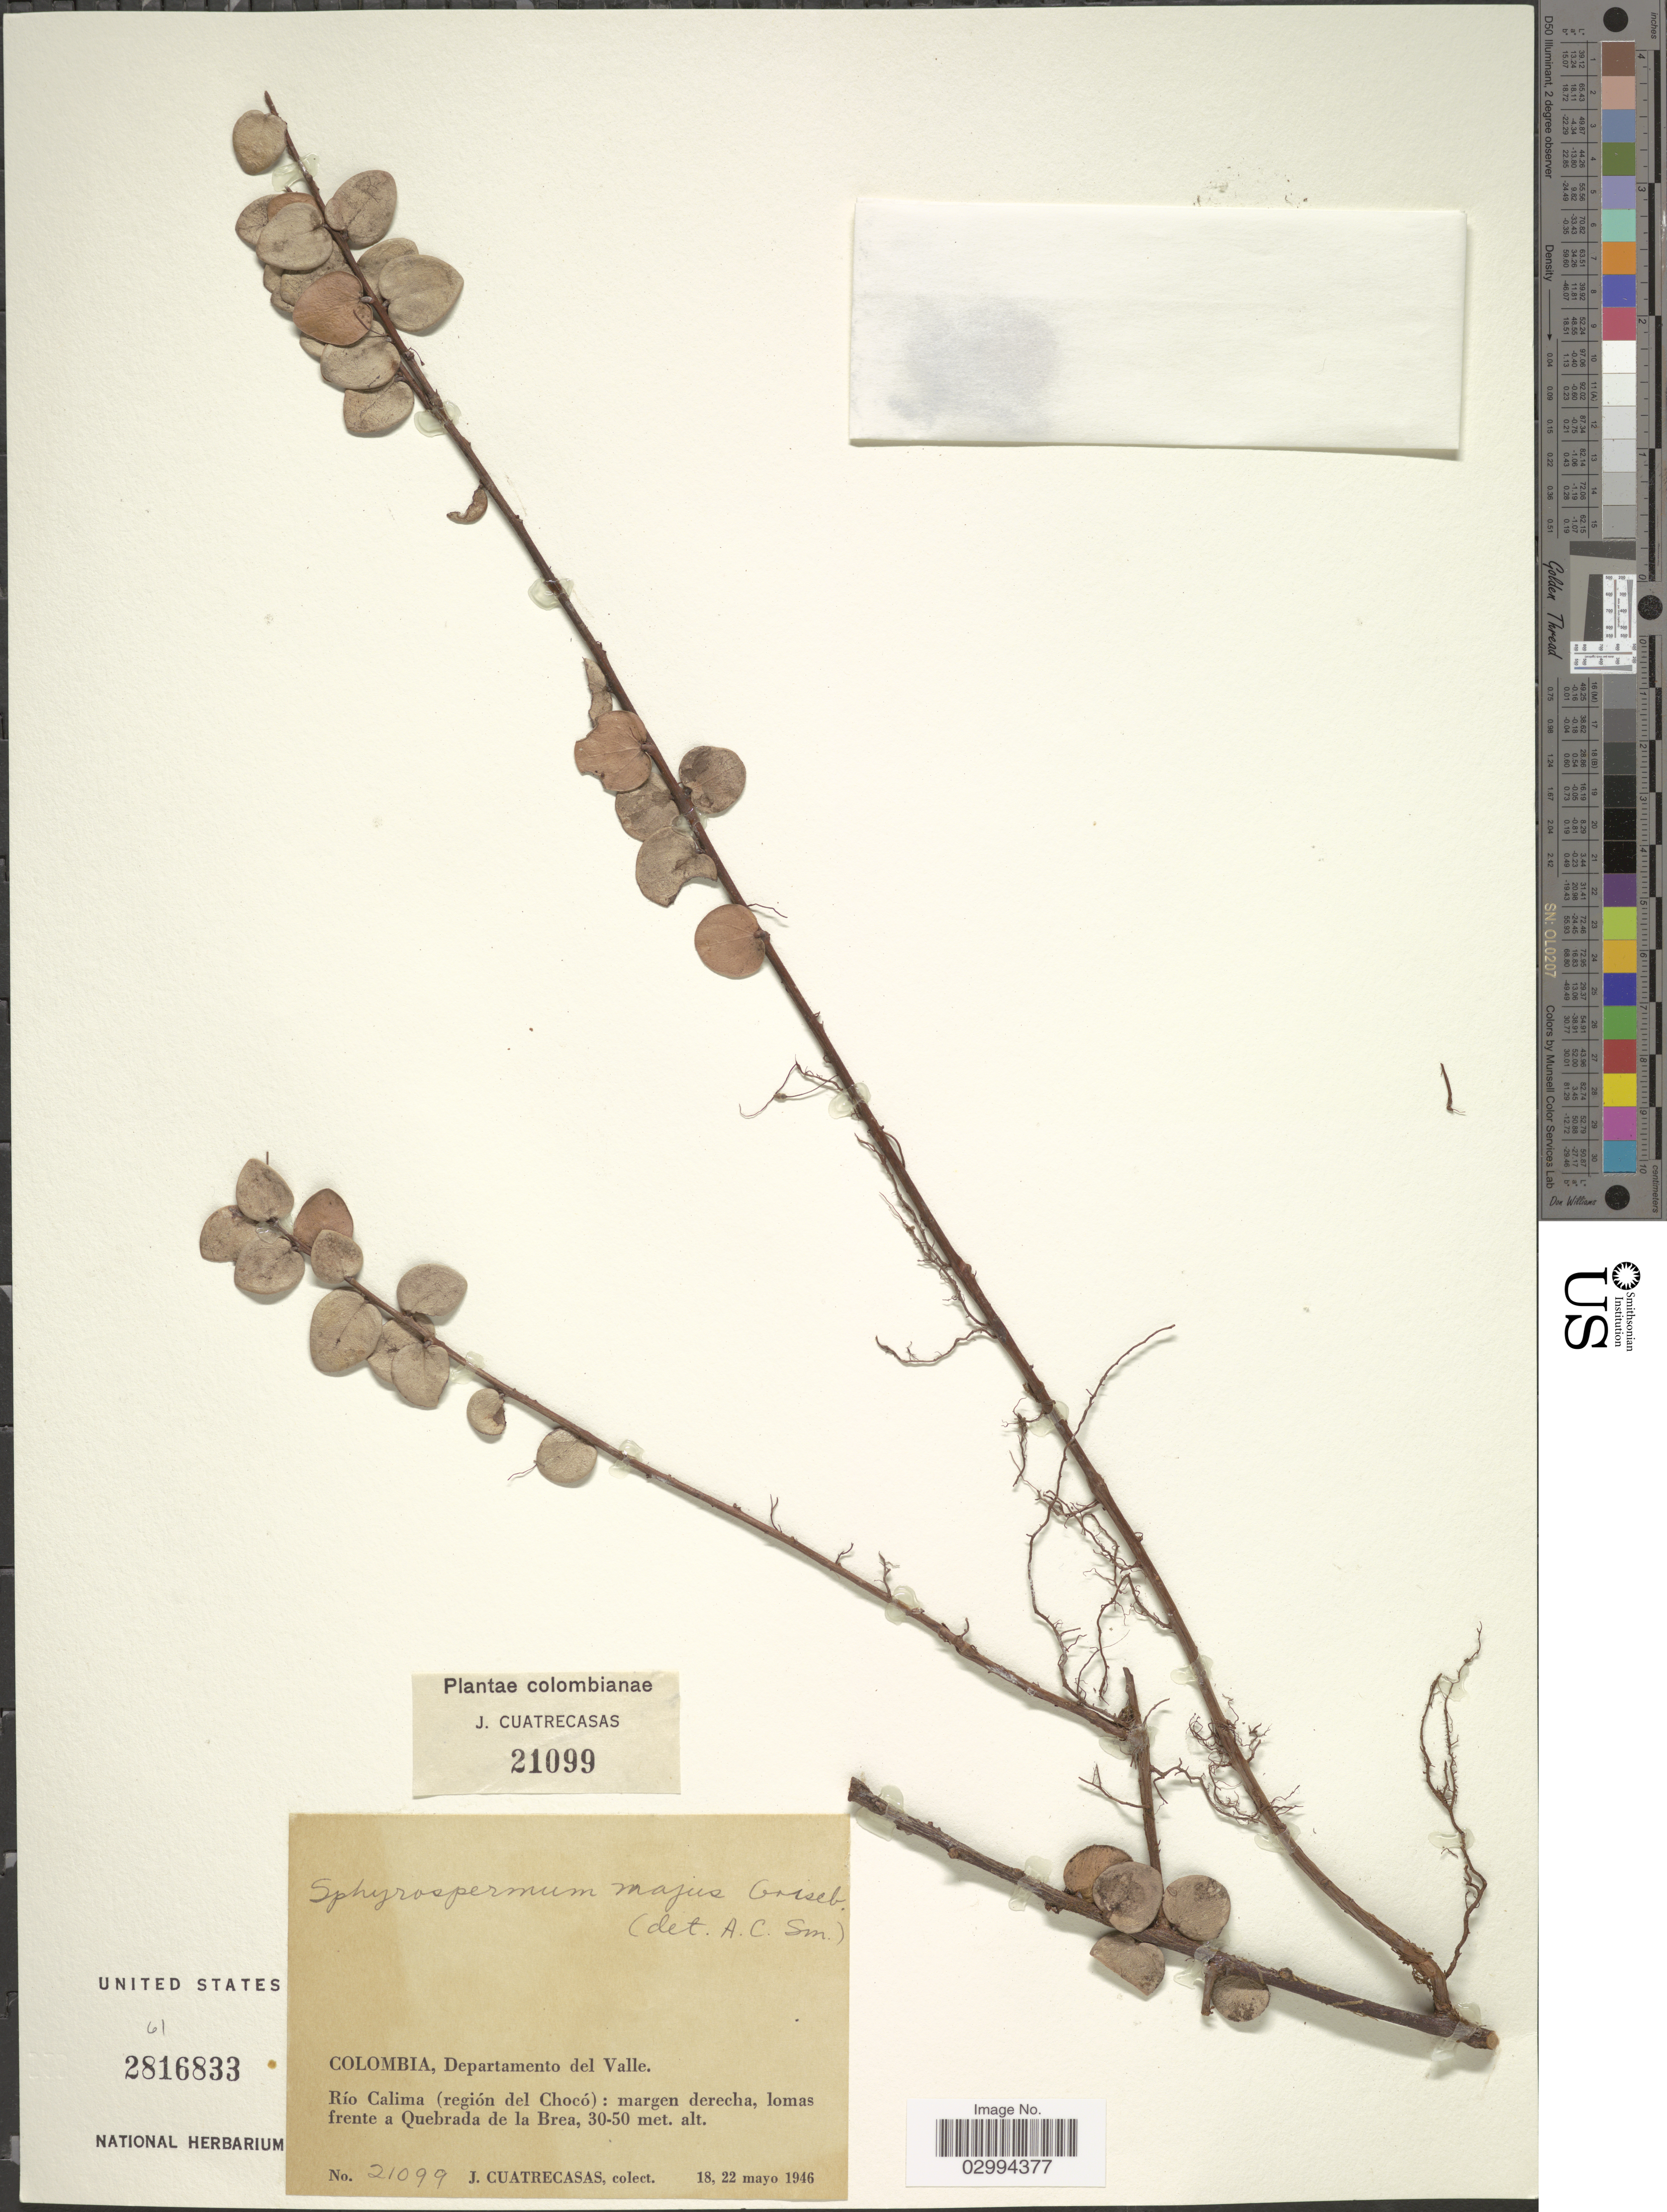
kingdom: Plantae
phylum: Tracheophyta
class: Magnoliopsida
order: Ericales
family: Ericaceae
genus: Sphyrospermum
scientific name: Sphyrospermum majus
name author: Griseb.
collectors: J. Cuatrecasas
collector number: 21099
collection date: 1946-05-18/1946-05-22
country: Colombia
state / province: Valle del Cauca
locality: Departamento del Valle, Río Calima (región del Chocó): margen derecha, lomas frente a Quebrada de la Brea.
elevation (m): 30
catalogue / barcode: US 2816833